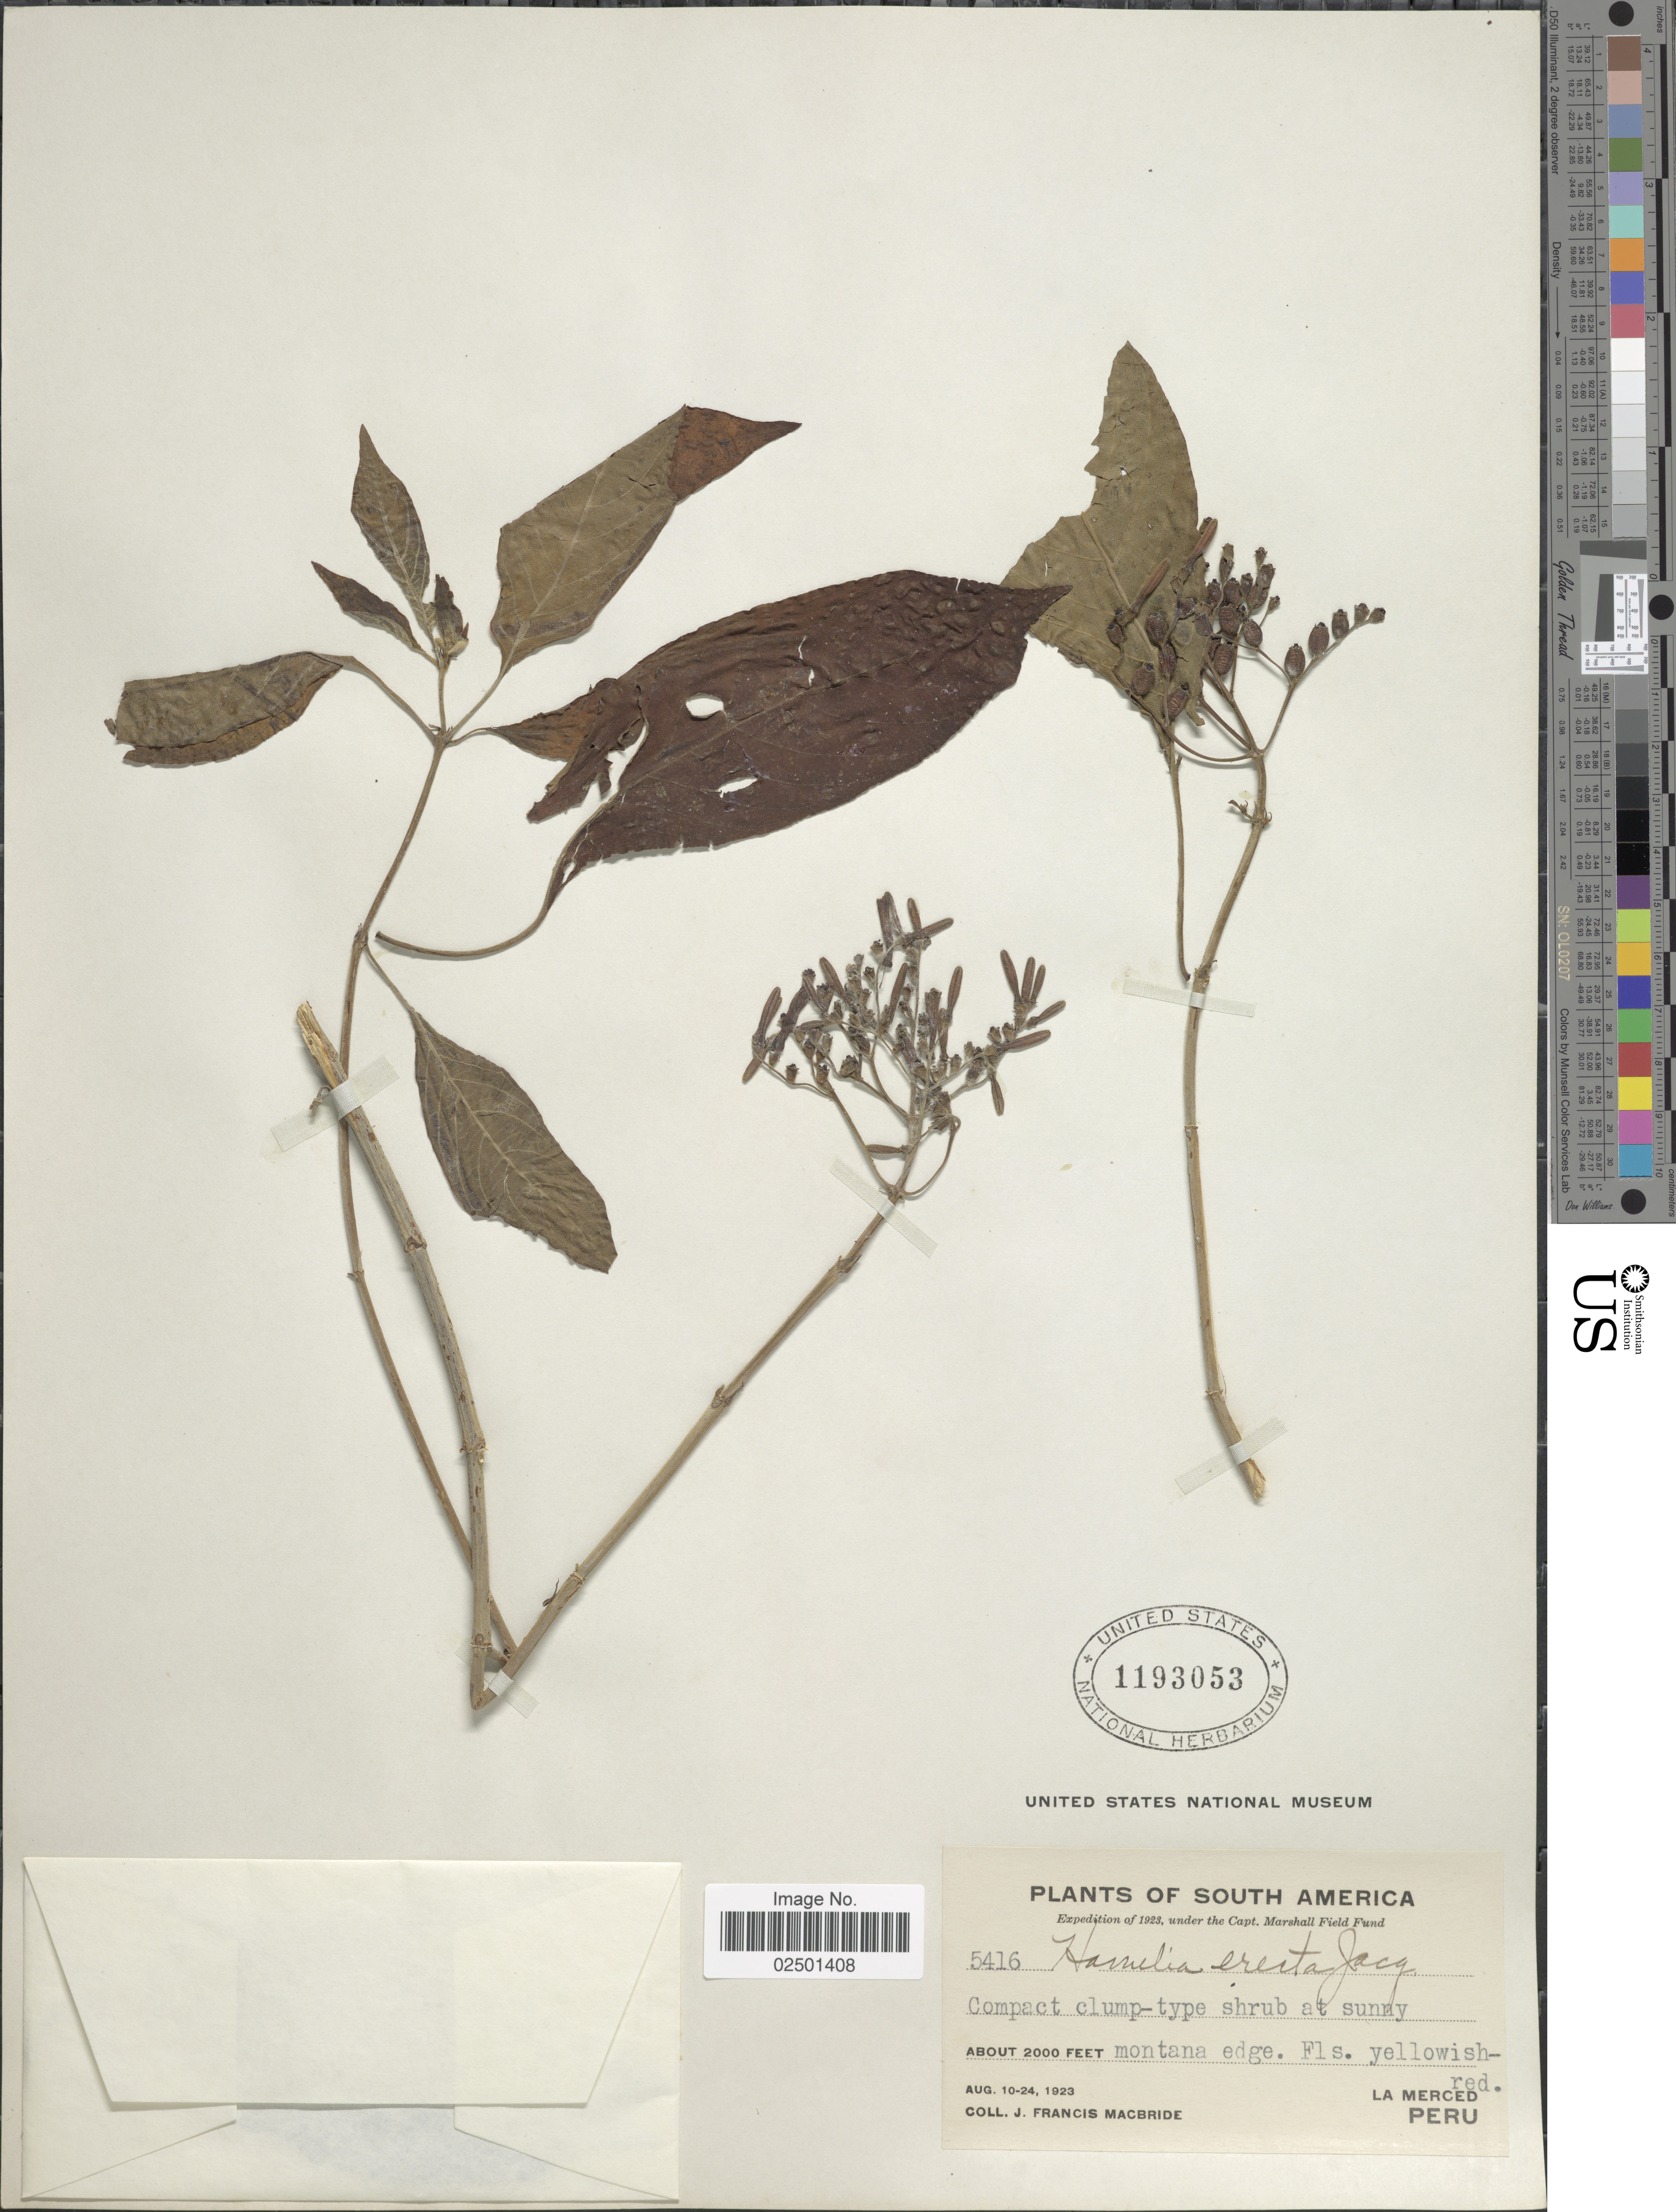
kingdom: Plantae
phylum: Tracheophyta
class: Magnoliopsida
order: Gentianales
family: Rubiaceae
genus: Hamelia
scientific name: Hamelia patens var. patens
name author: Jacq.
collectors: J. F. Macbride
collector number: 5416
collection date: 1923-08-10/1923-08-24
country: Peru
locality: At sunny montana edge. La Merced.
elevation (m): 610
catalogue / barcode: US 1193053